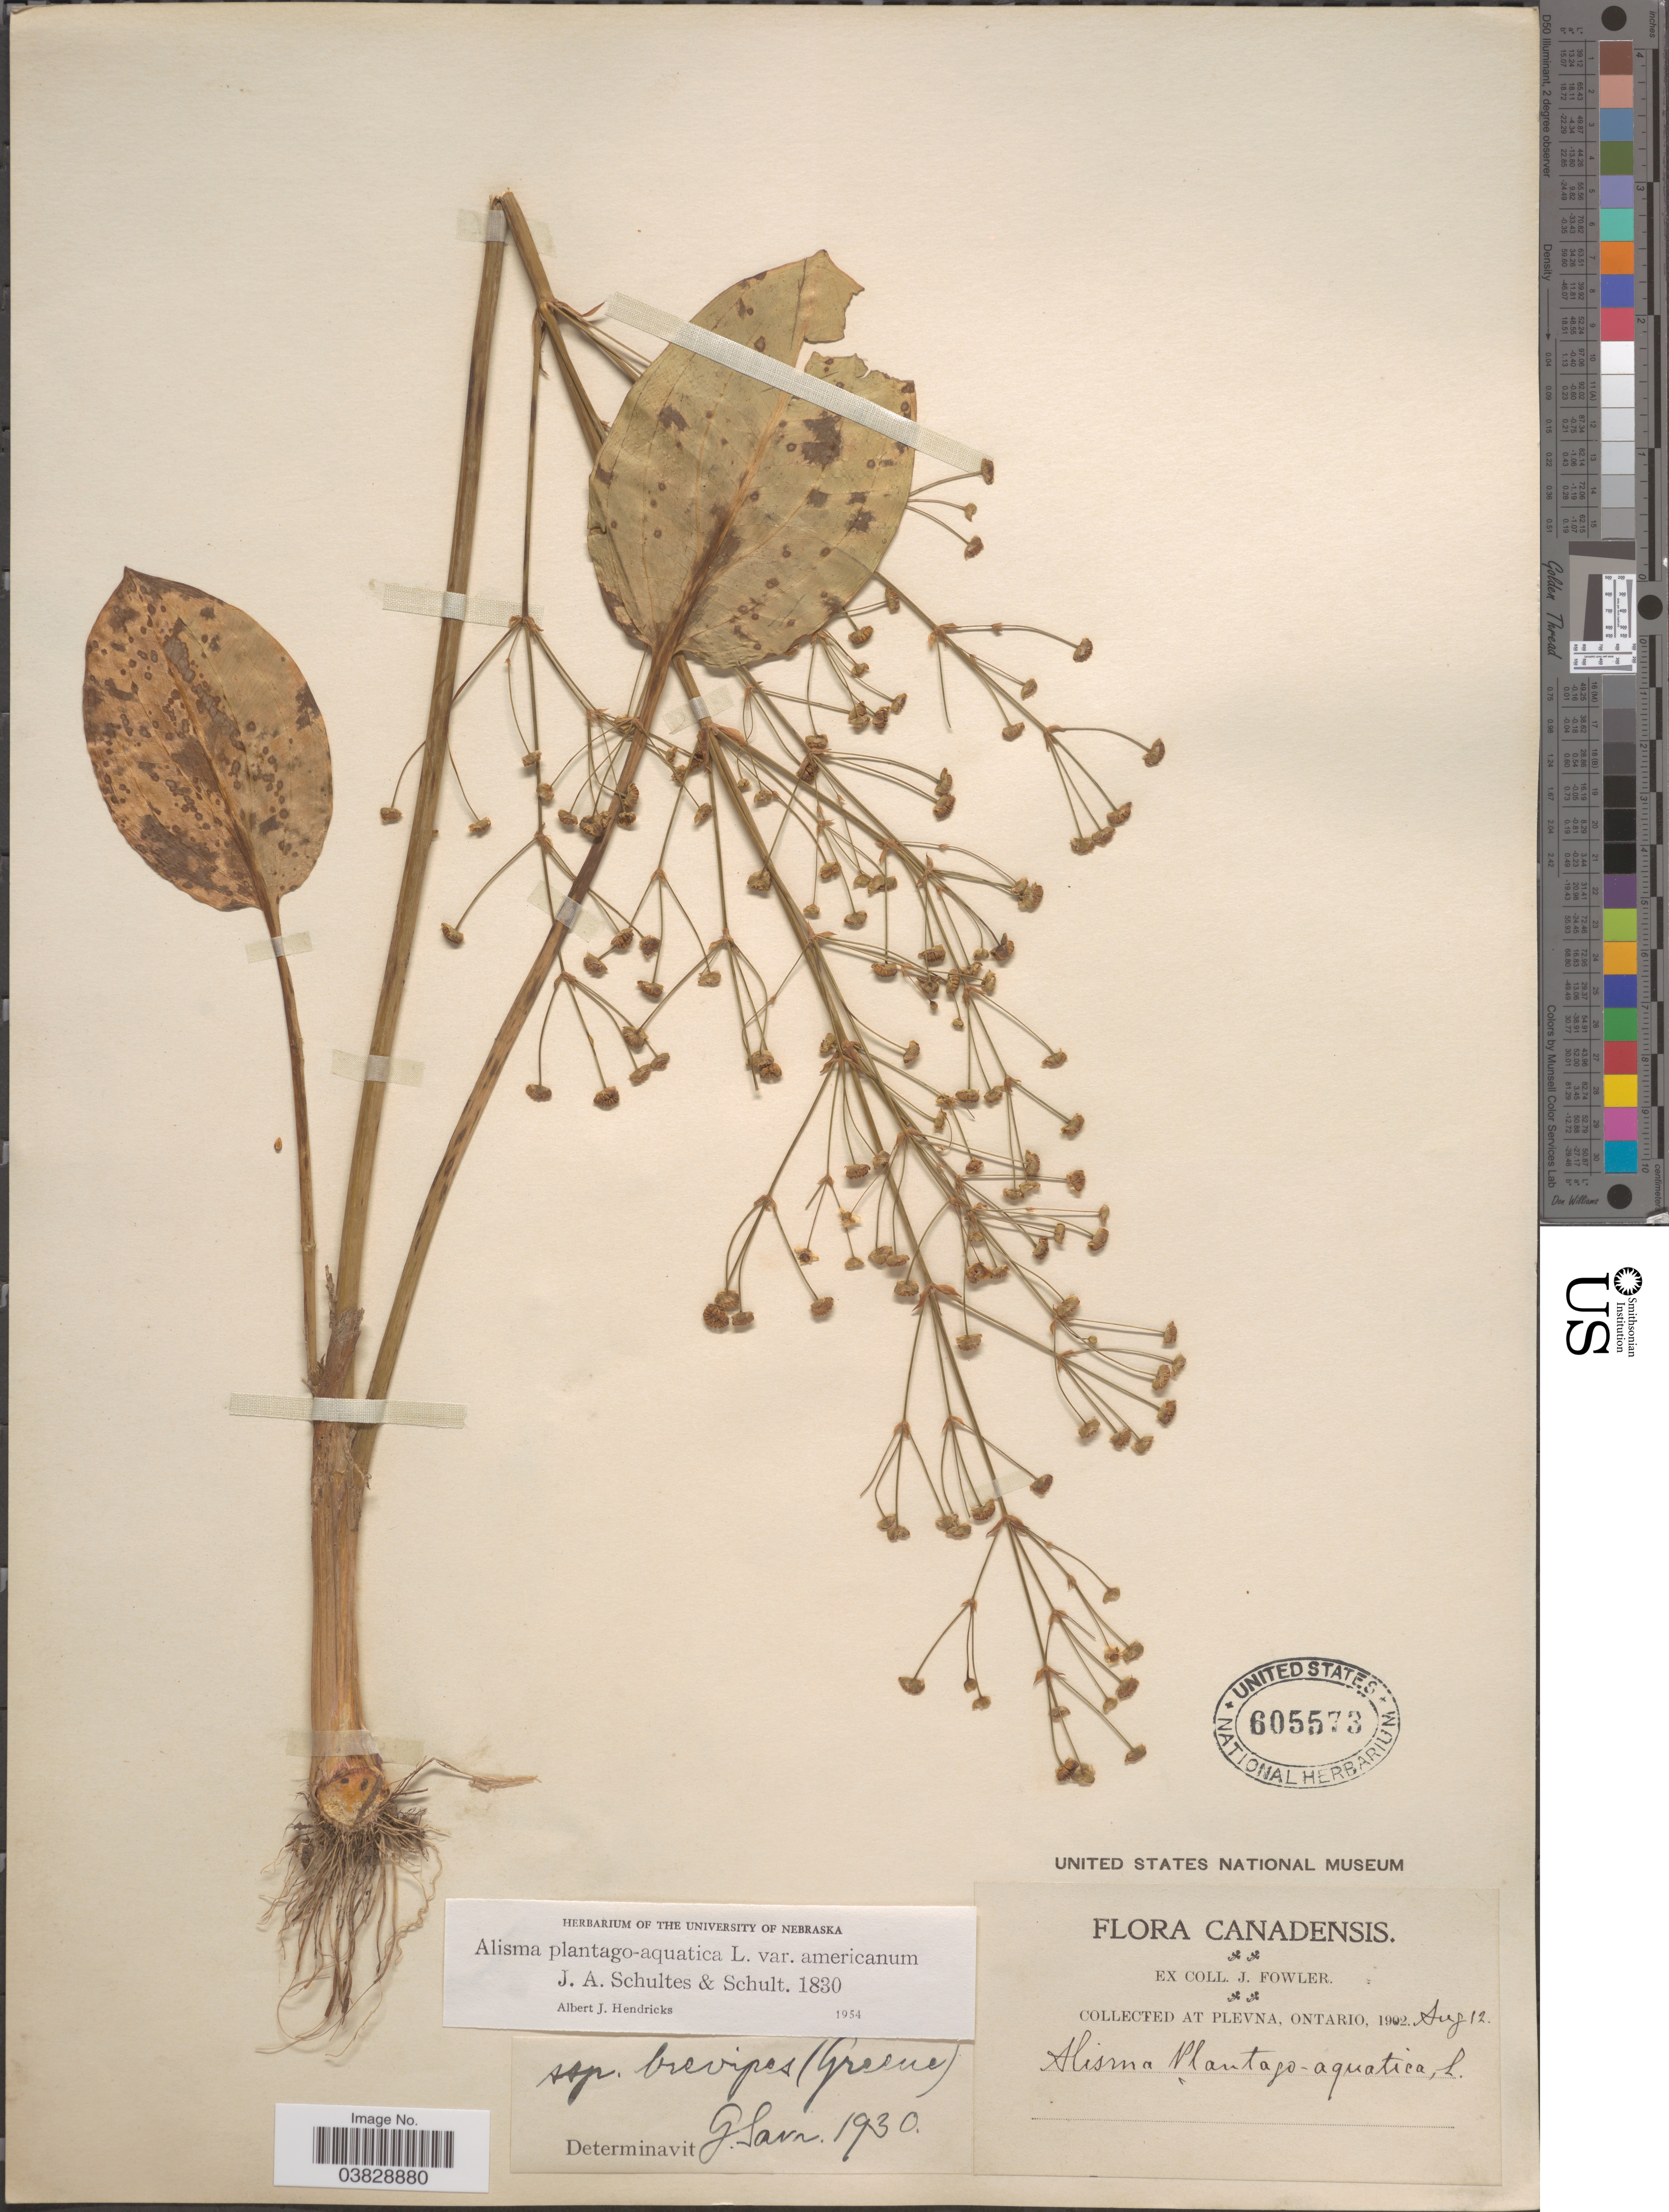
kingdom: Plantae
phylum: Tracheophyta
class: Liliopsida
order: Alismatales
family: Alismataceae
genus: Alisma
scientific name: Alisma plantago-aquatica var. americanum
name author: L.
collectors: J. Fowler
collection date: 1902-08-12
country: Canada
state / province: Ontario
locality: Plevna.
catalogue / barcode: US 605573